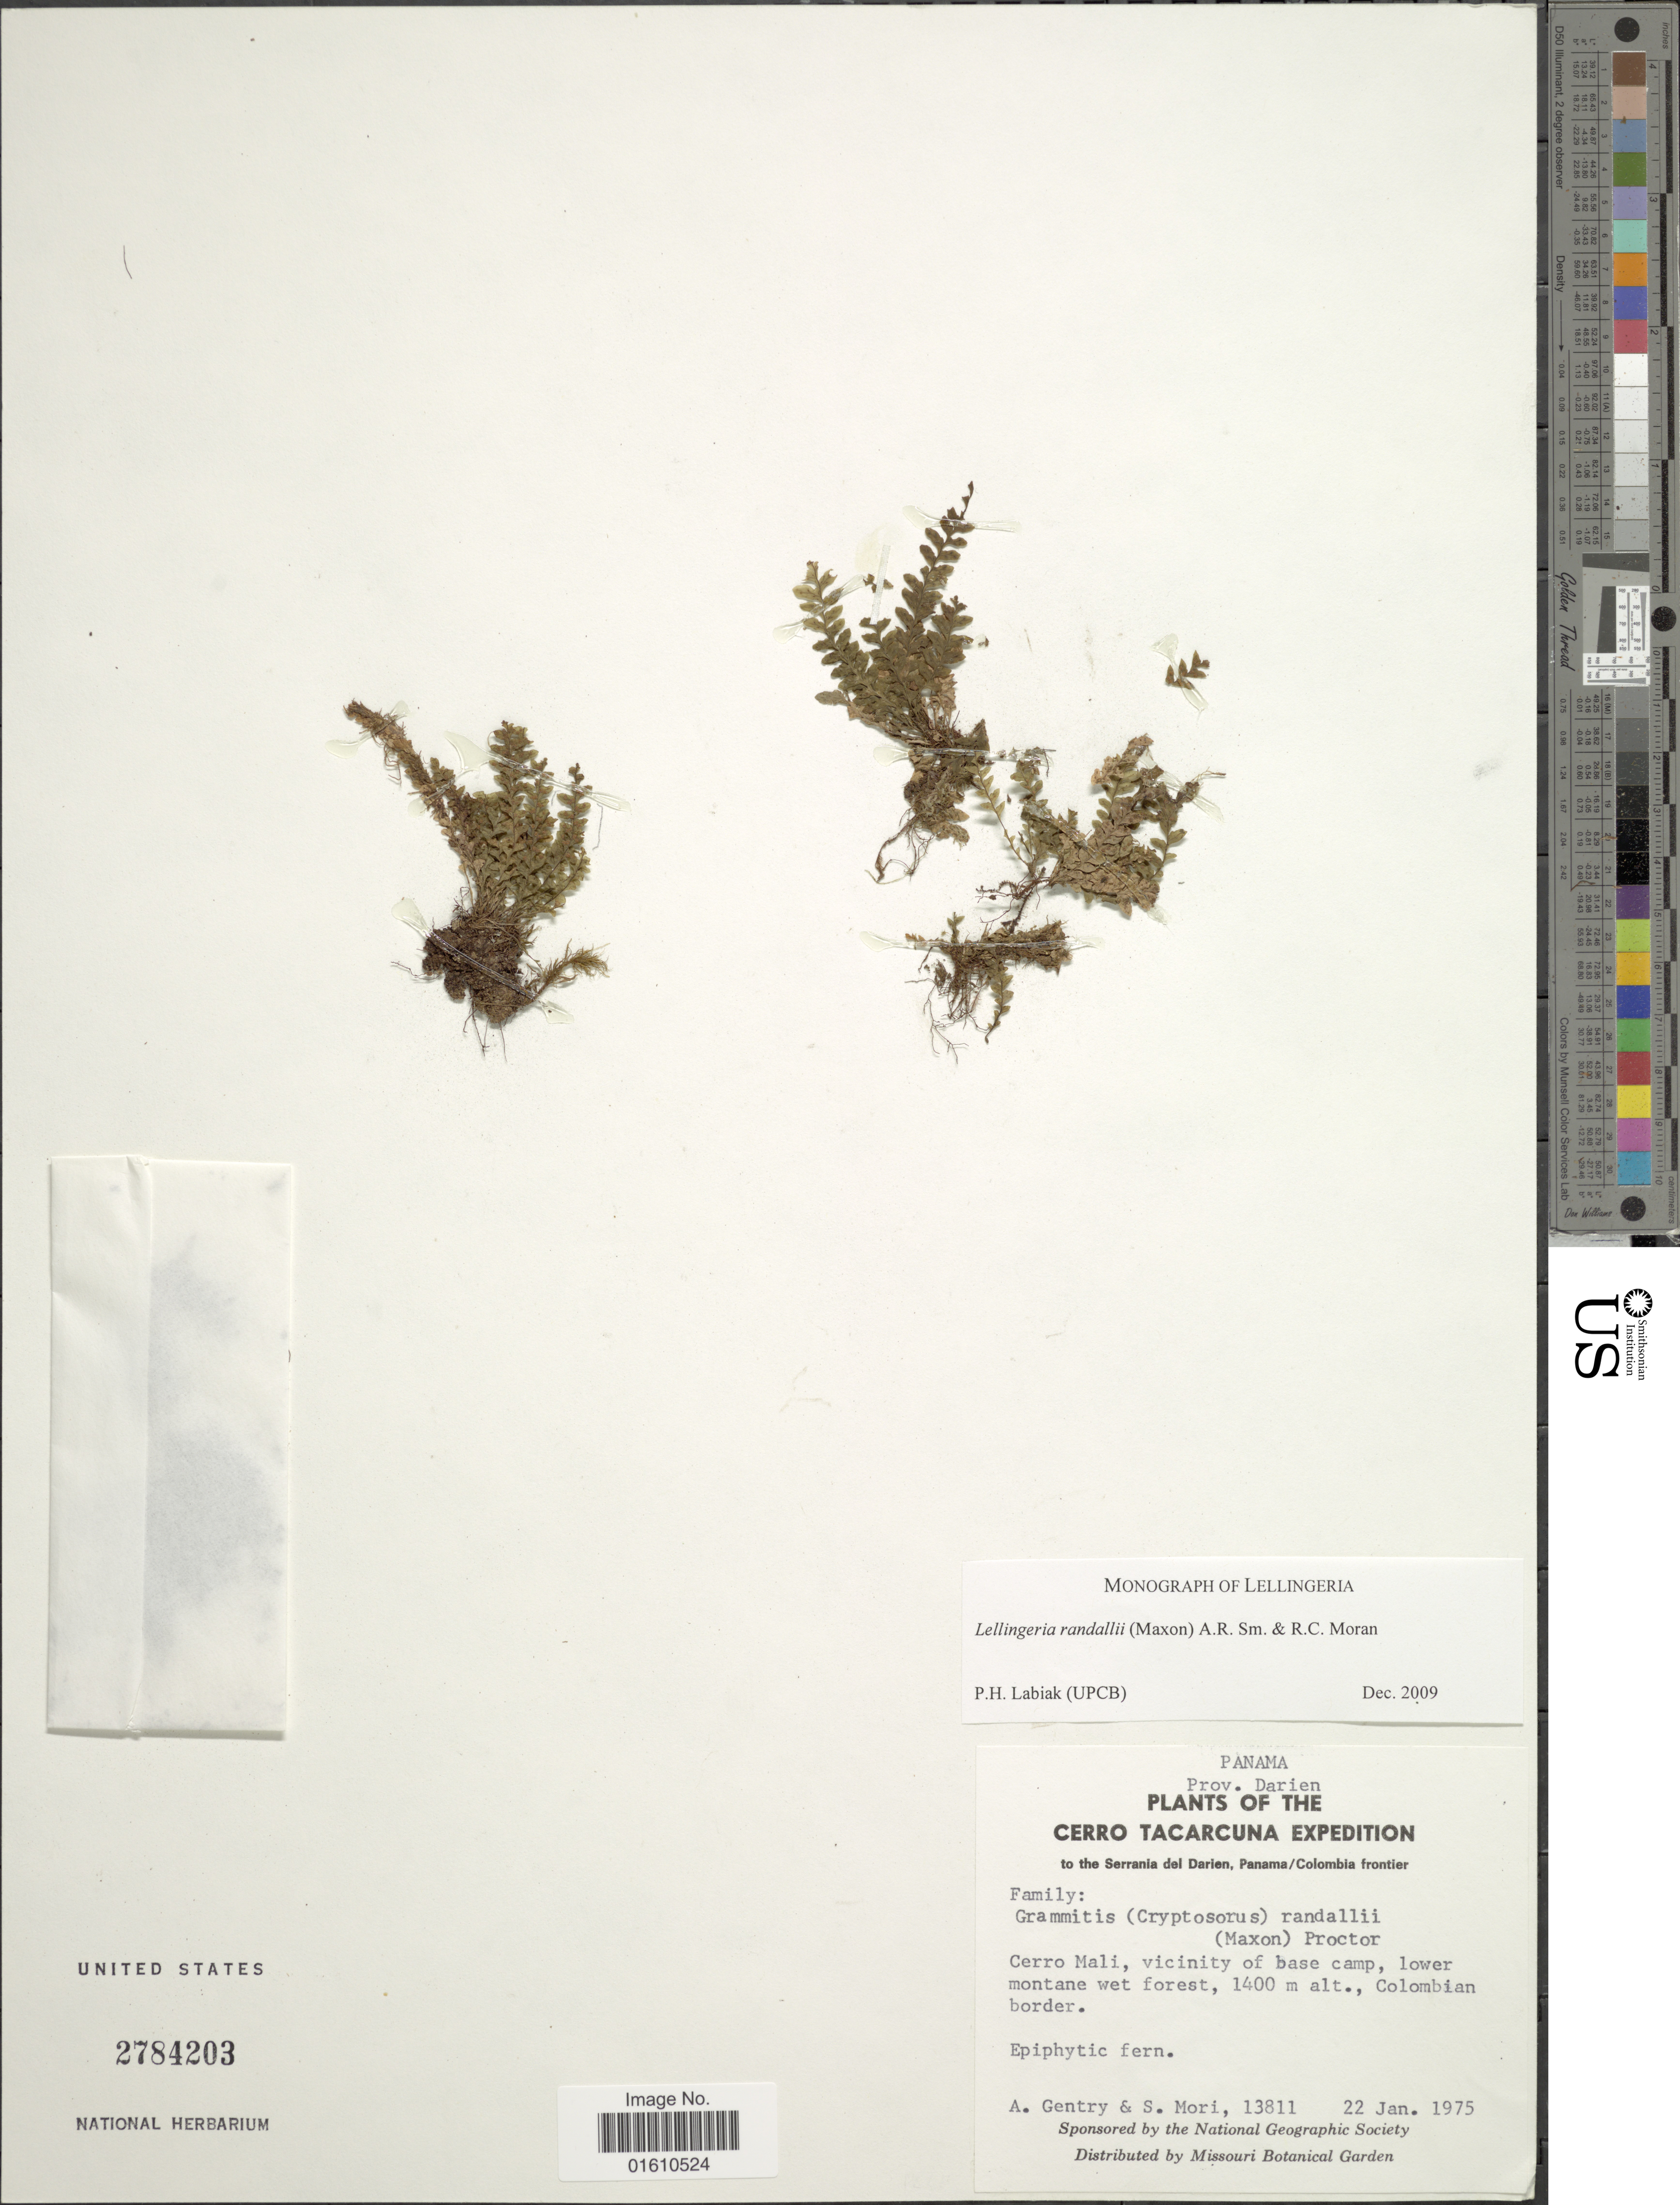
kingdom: Plantae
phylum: Tracheophyta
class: Polypodiopsida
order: Polypodiales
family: Polypodiaceae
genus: Lellingeria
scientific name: Lellingeria randallii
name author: (Maxon) A.R. Sm. & R.C. Moran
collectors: A. H. Gentry & S. Mori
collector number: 13811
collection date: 1975-01-22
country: Panama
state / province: Darién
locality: Prov. Darien, Cerro Mali, vicinirty of base camp, lower montane wet forest, Colombian border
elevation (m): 1400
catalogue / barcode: US 2784203